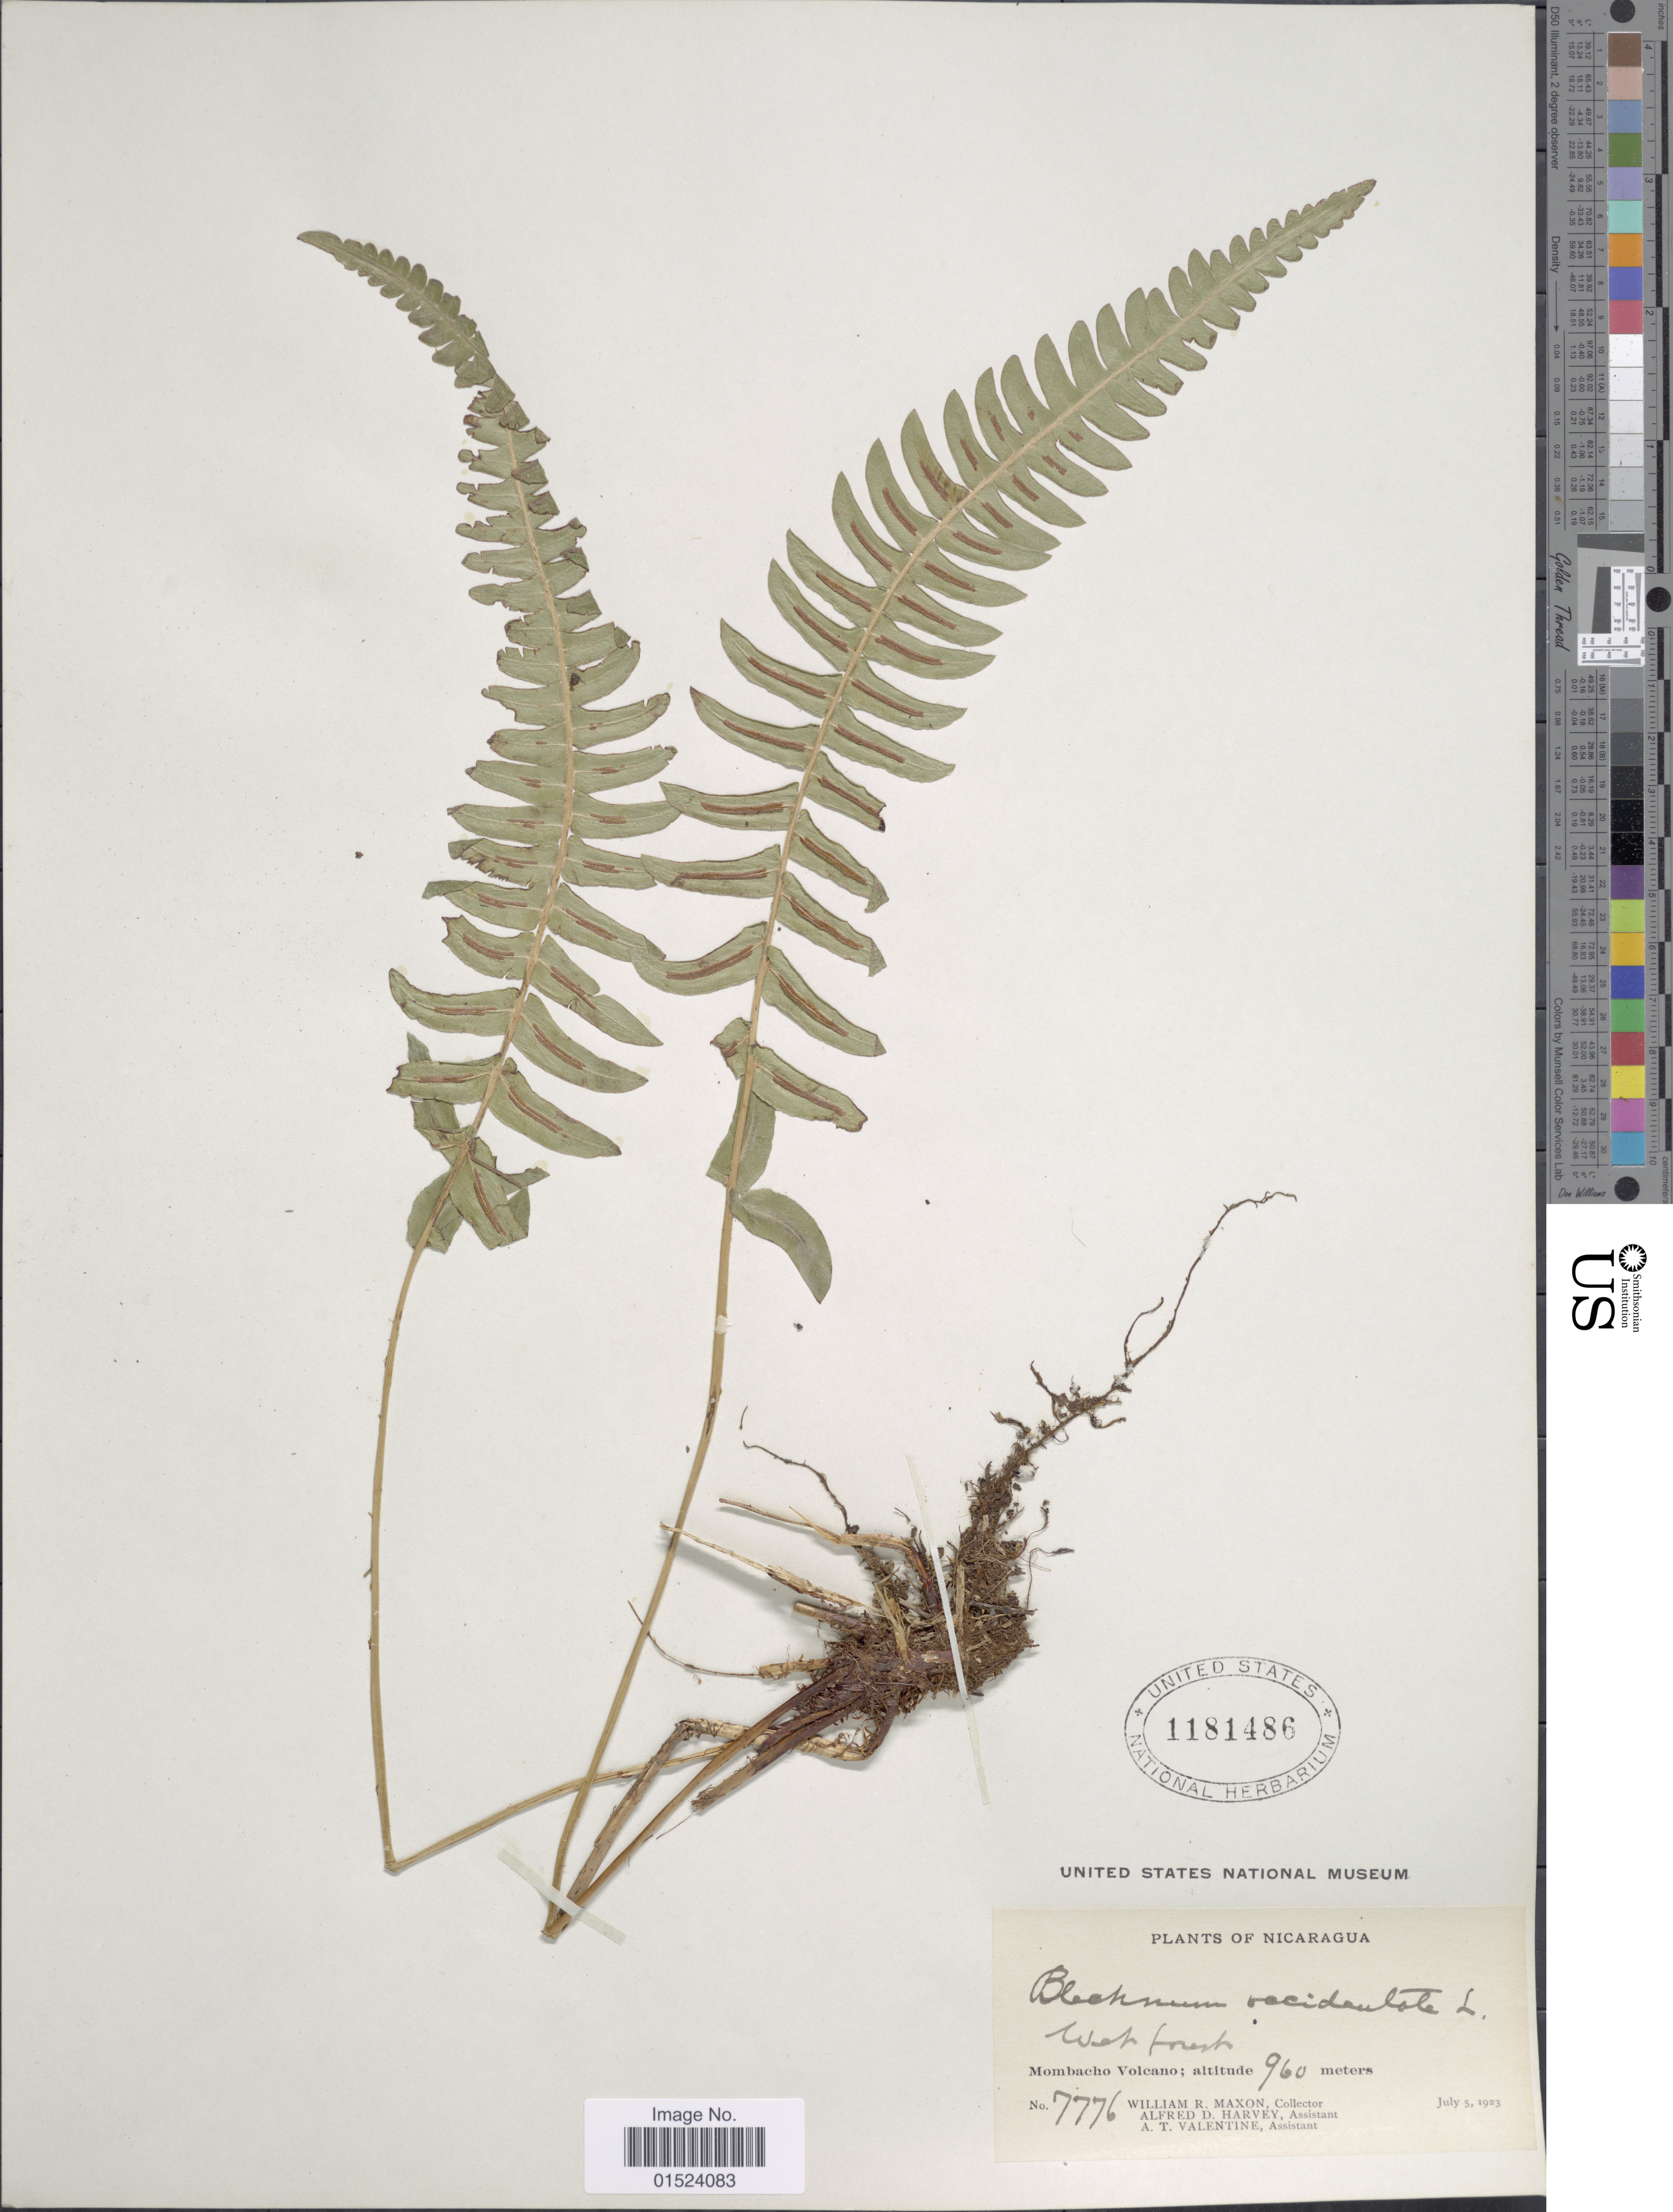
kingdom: Plantae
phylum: Tracheophyta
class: Polypodiopsida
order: Polypodiales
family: Blechnaceae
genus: Blechnum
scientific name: Blechnum glandulosum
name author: Link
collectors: W. R. Maxon, A. D. Harvey & A. Valentine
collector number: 7776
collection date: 1923-07-05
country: Nicaragua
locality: Mombacho Volcano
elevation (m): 960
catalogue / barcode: US 1181486